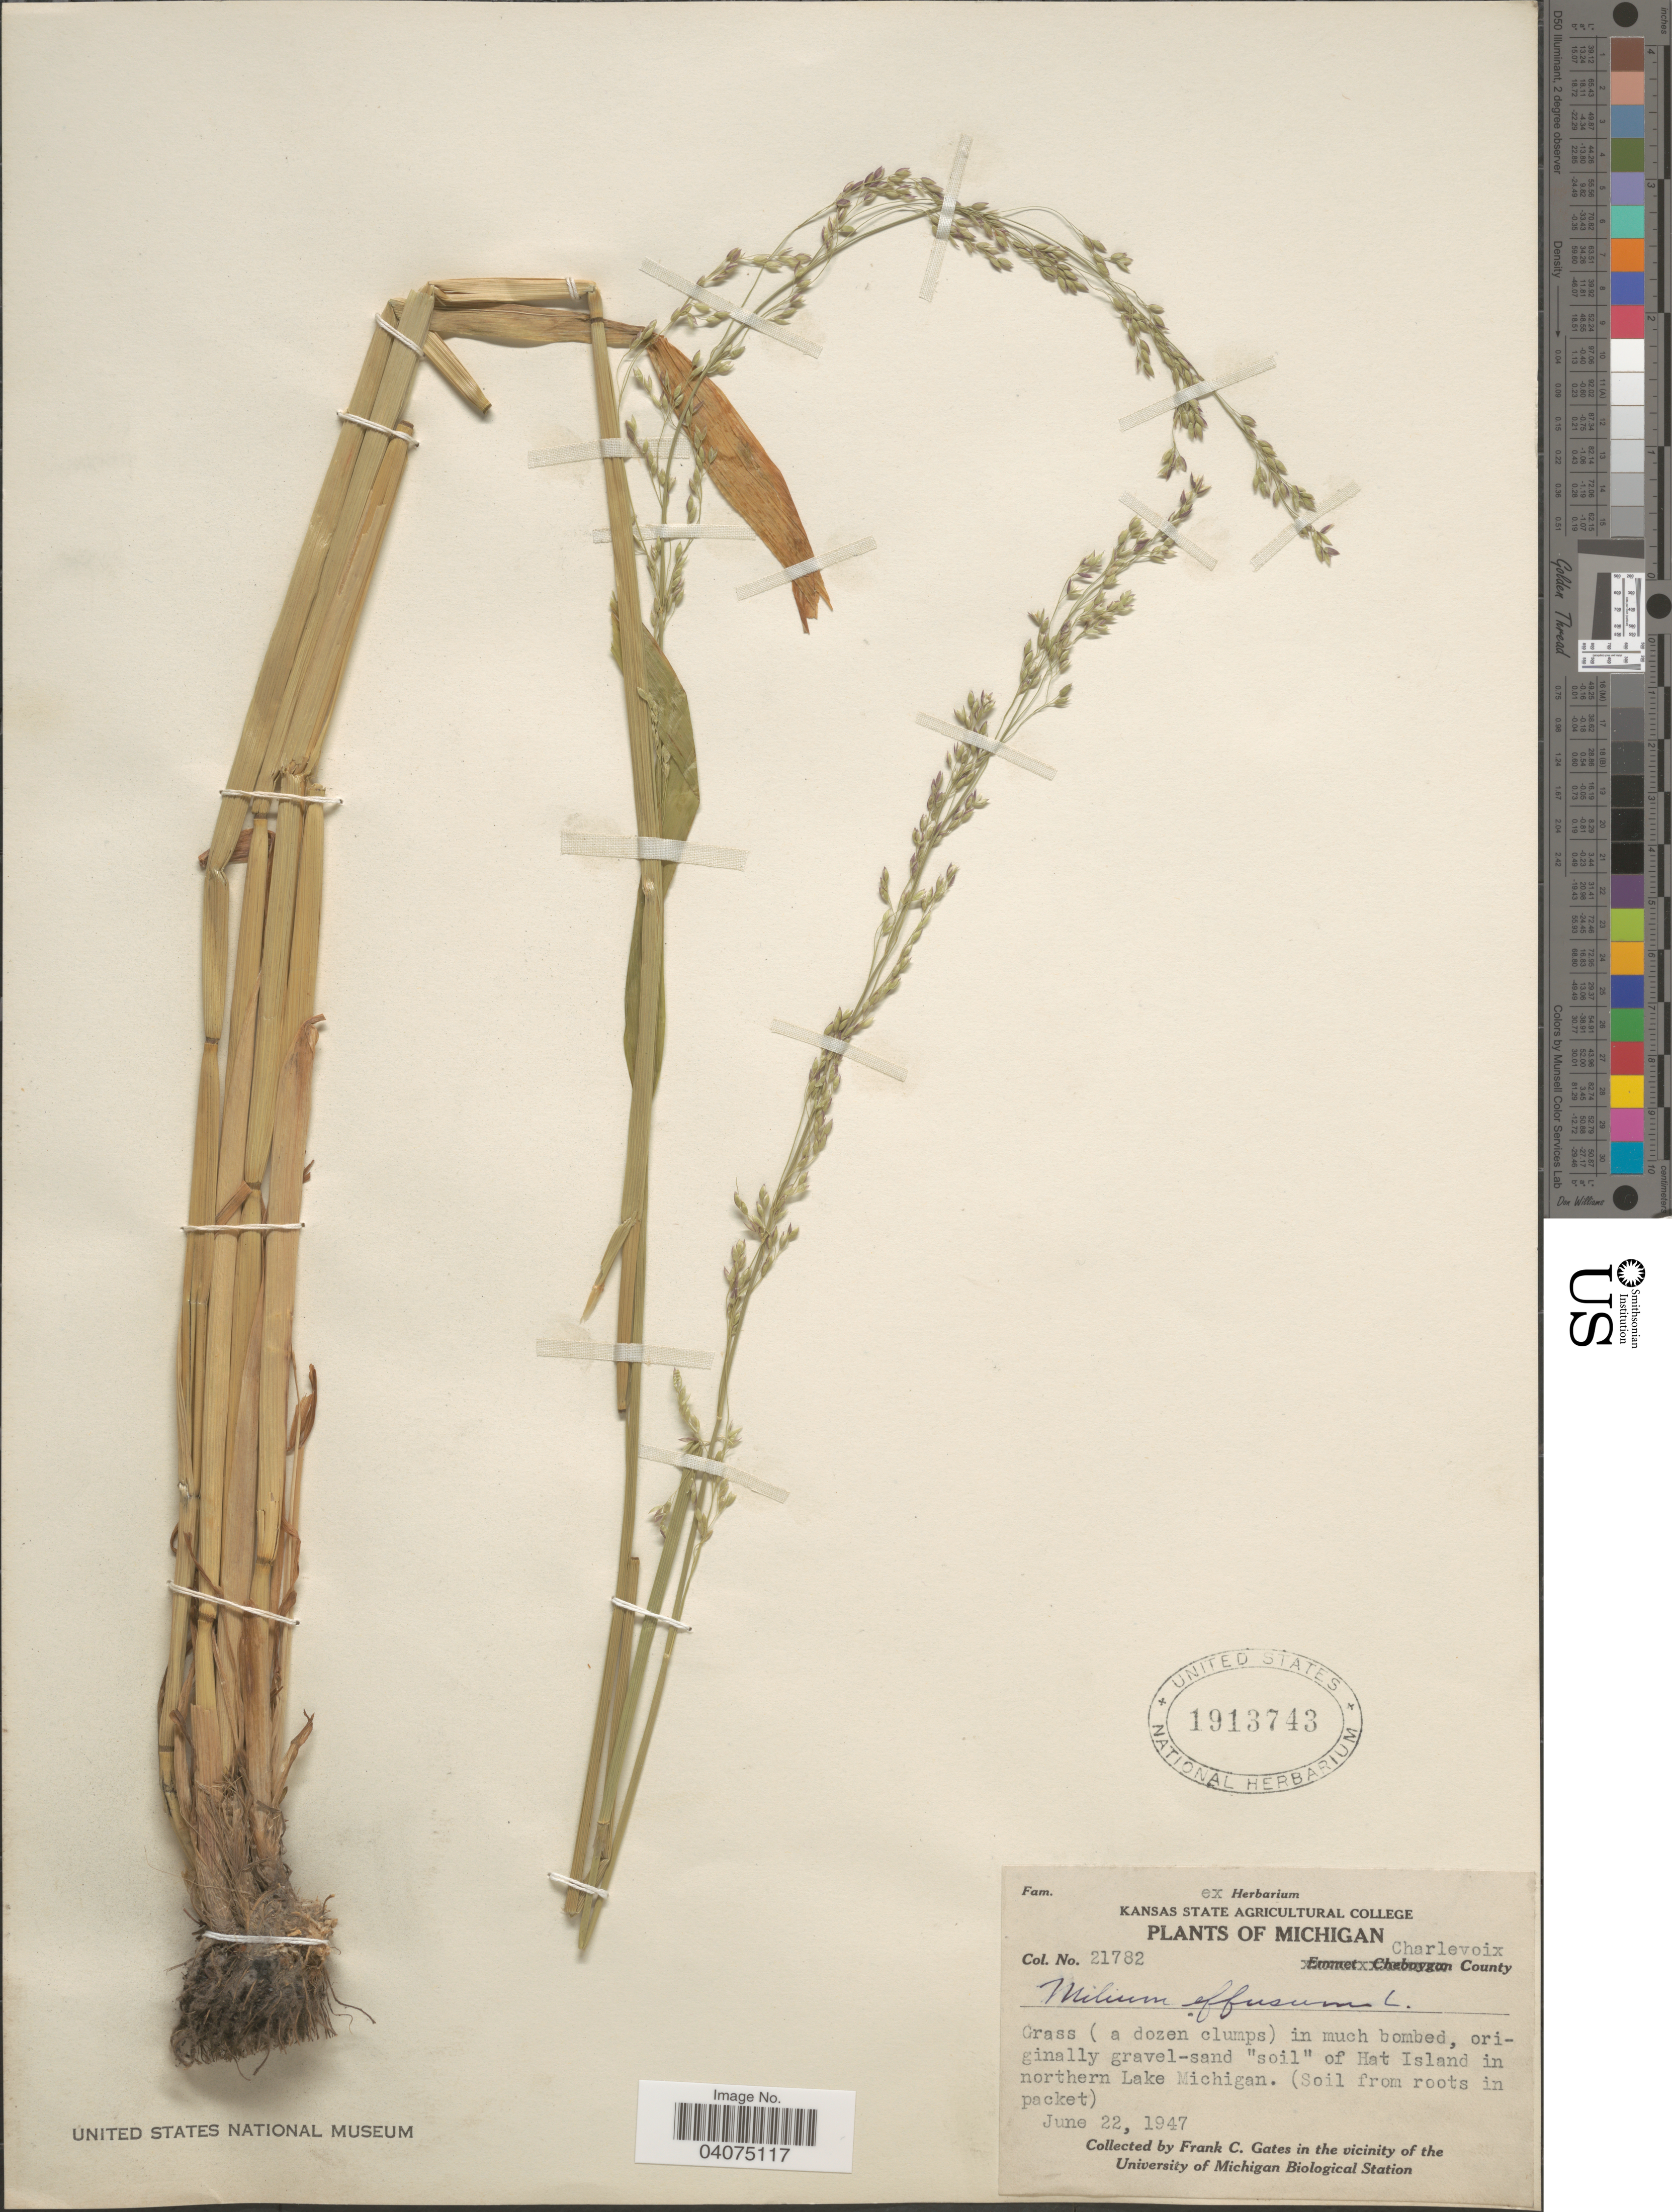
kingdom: Plantae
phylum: Tracheophyta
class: Liliopsida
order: Poales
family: Poaceae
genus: Milium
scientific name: Milium effusum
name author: L.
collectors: F. C. Gates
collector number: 21782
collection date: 1947-06-22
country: United States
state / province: Michigan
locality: Charlevoix County. Originally gravel-sand "soil" of Hat Island in northern Lake Michigan.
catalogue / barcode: US 1913743